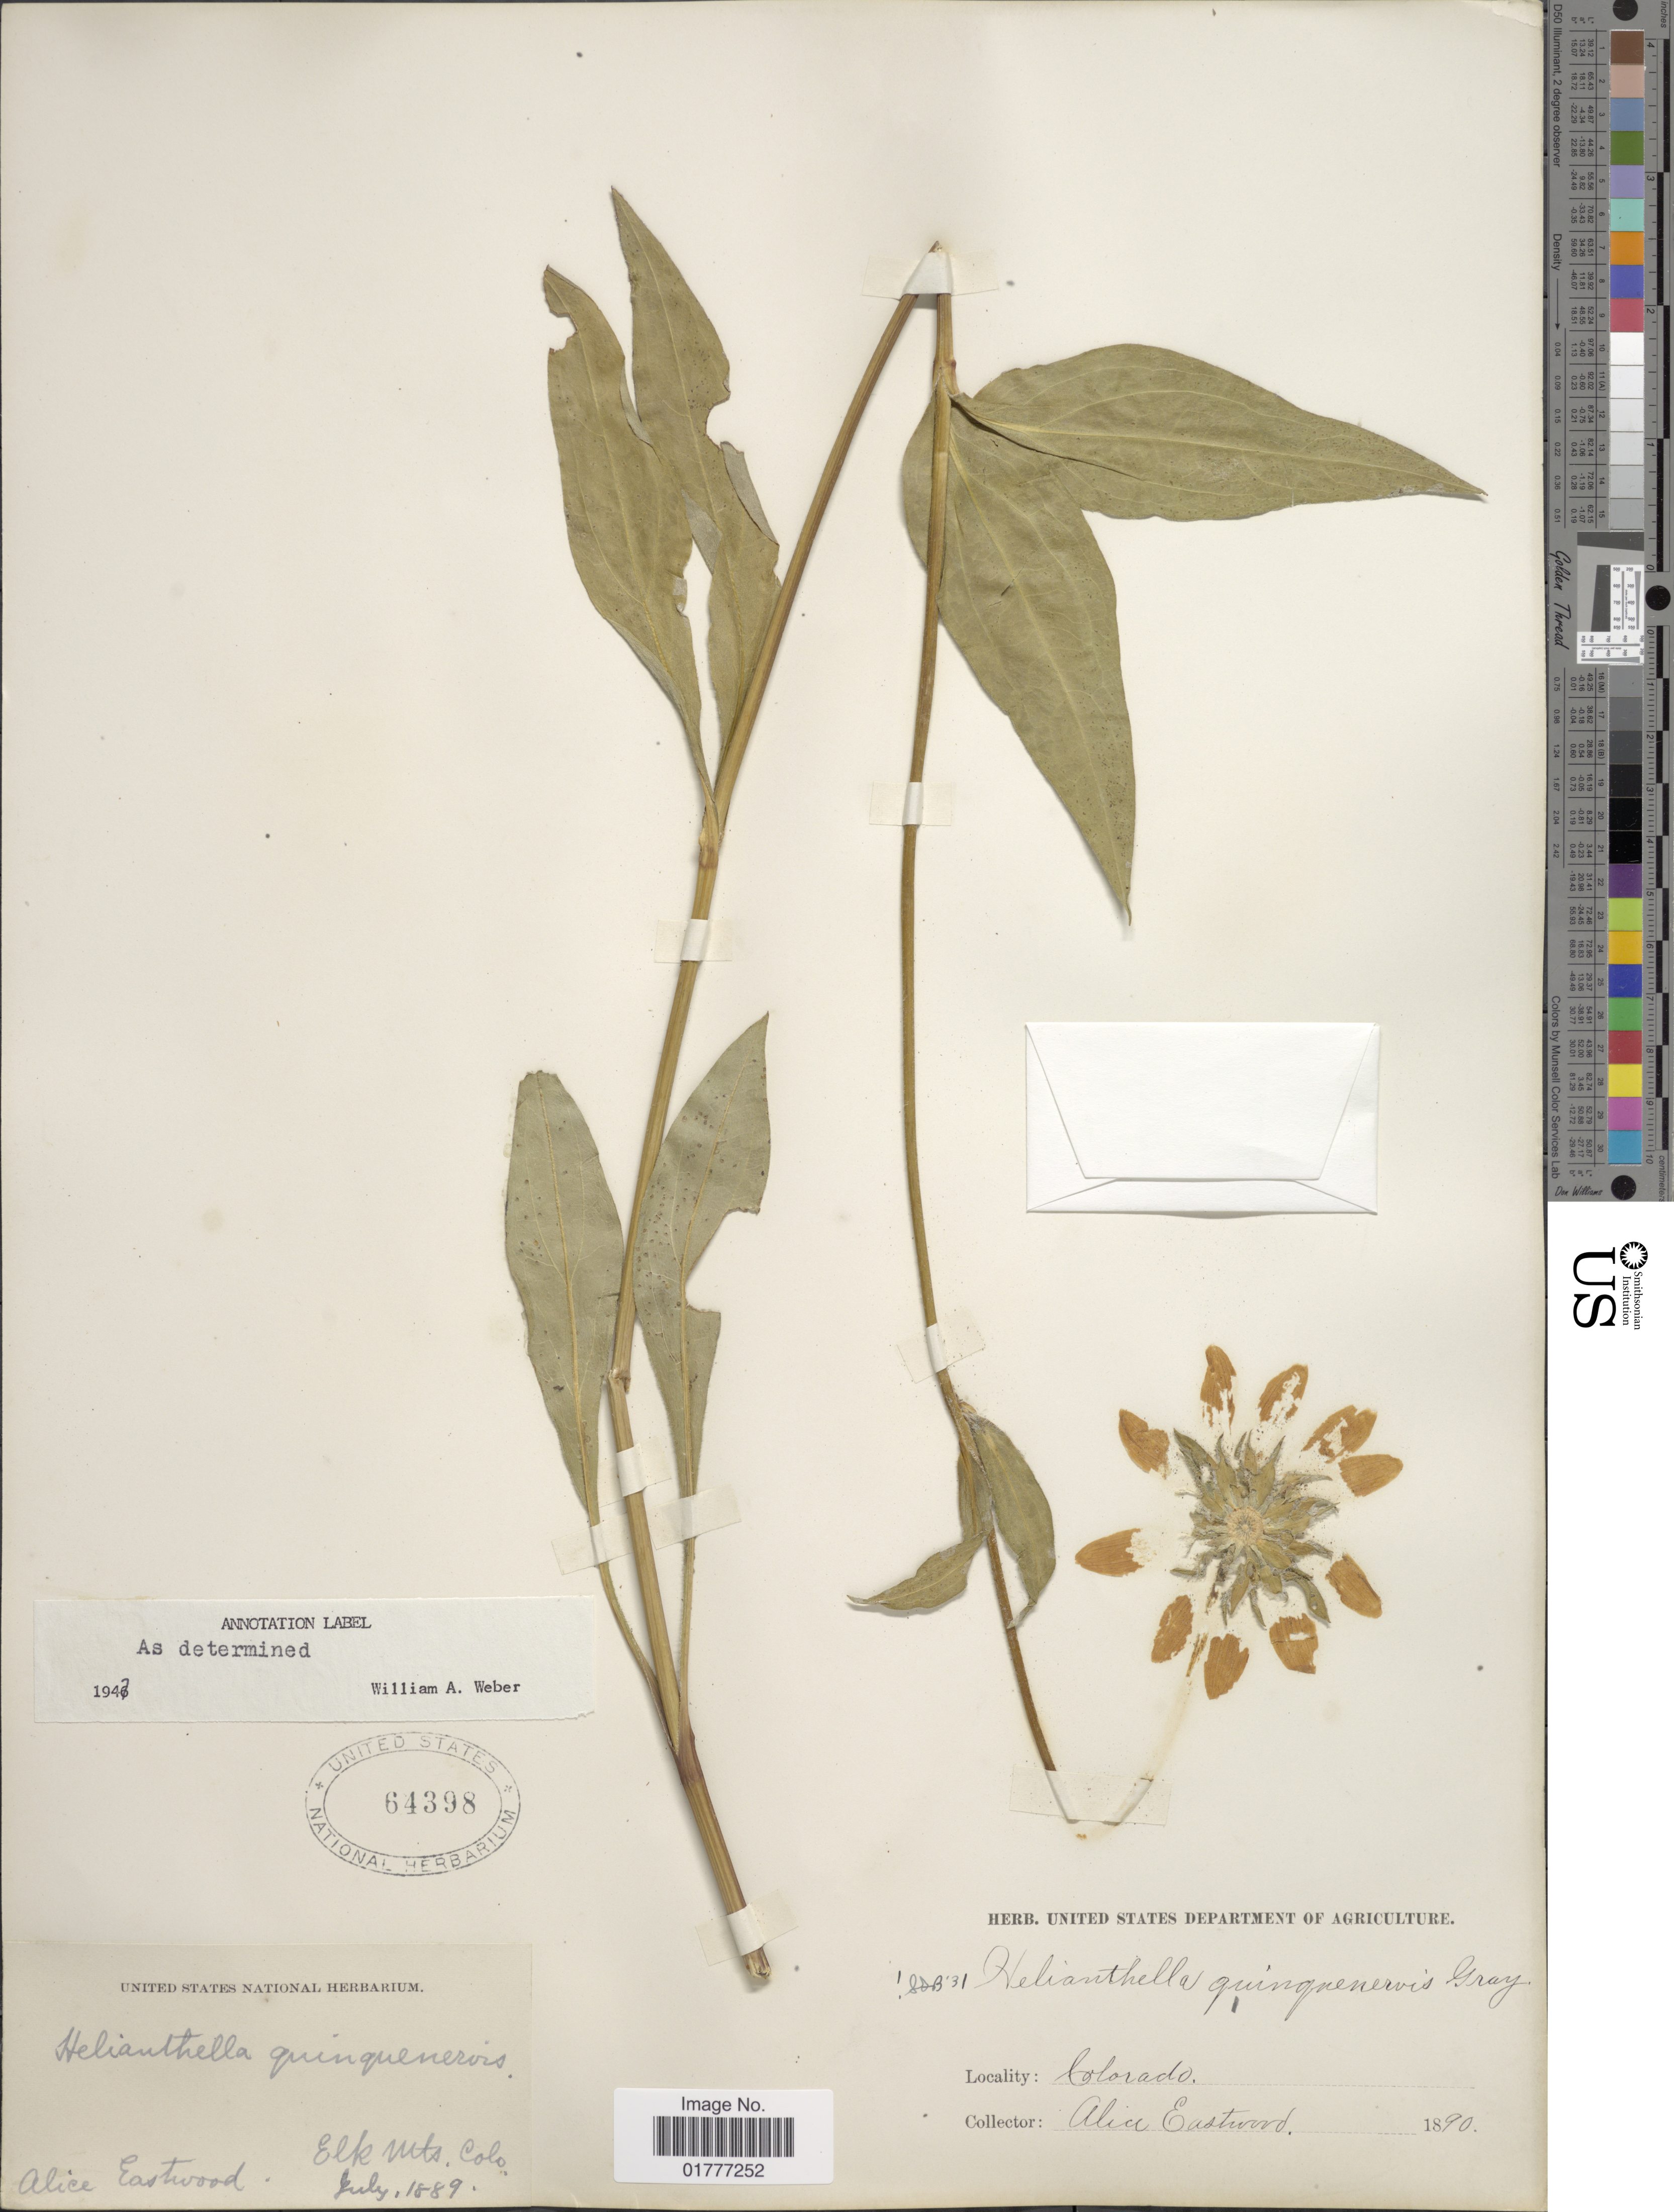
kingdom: Plantae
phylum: Tracheophyta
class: Magnoliopsida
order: Asterales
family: Asteraceae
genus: Helianthella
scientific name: Helianthella quinquenervis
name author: (Hook.) A. Gray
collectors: A. Eastwood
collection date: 1889-07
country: United States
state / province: Colorado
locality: Elk Mts.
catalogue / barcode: US 64398